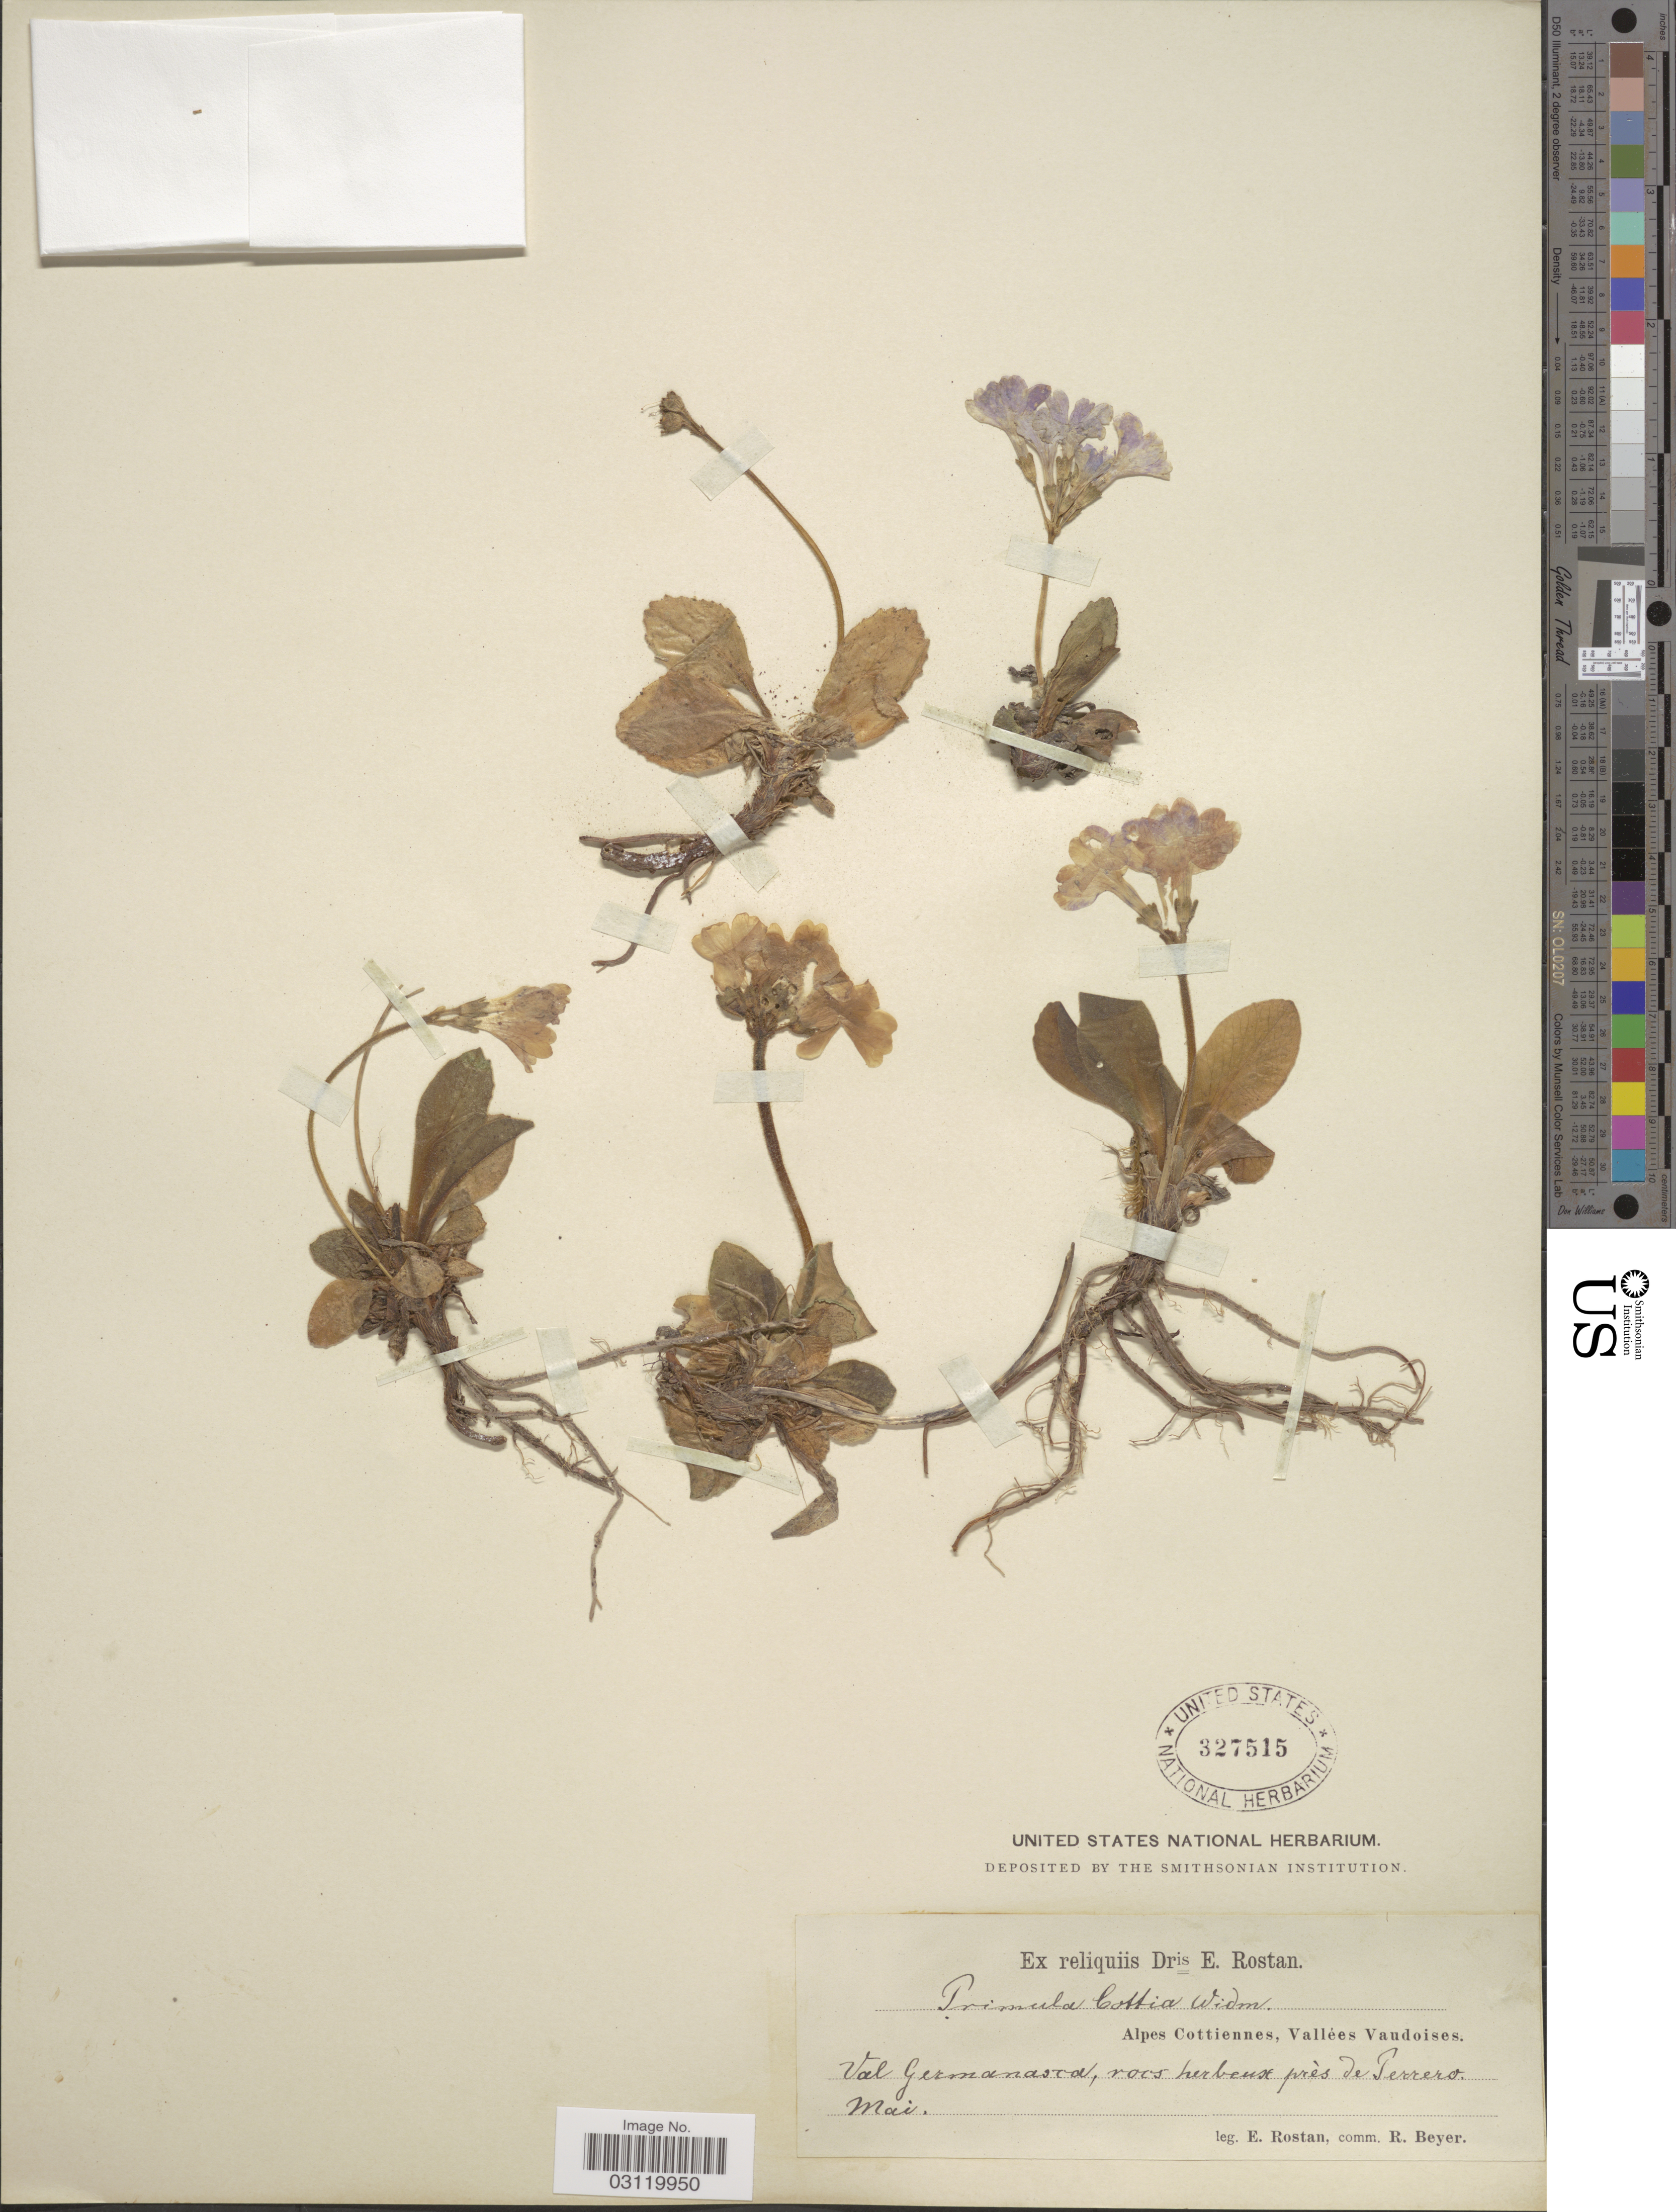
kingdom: Plantae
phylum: Tracheophyta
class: Magnoliopsida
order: Ericales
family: Primulaceae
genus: Primula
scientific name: Primula cottia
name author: Widmer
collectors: E. Rostan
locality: Alpes Cottiennes, Vallées Vaudoises. Val Germanasca, rocs herbeux près de Terrero.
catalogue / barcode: US 327515